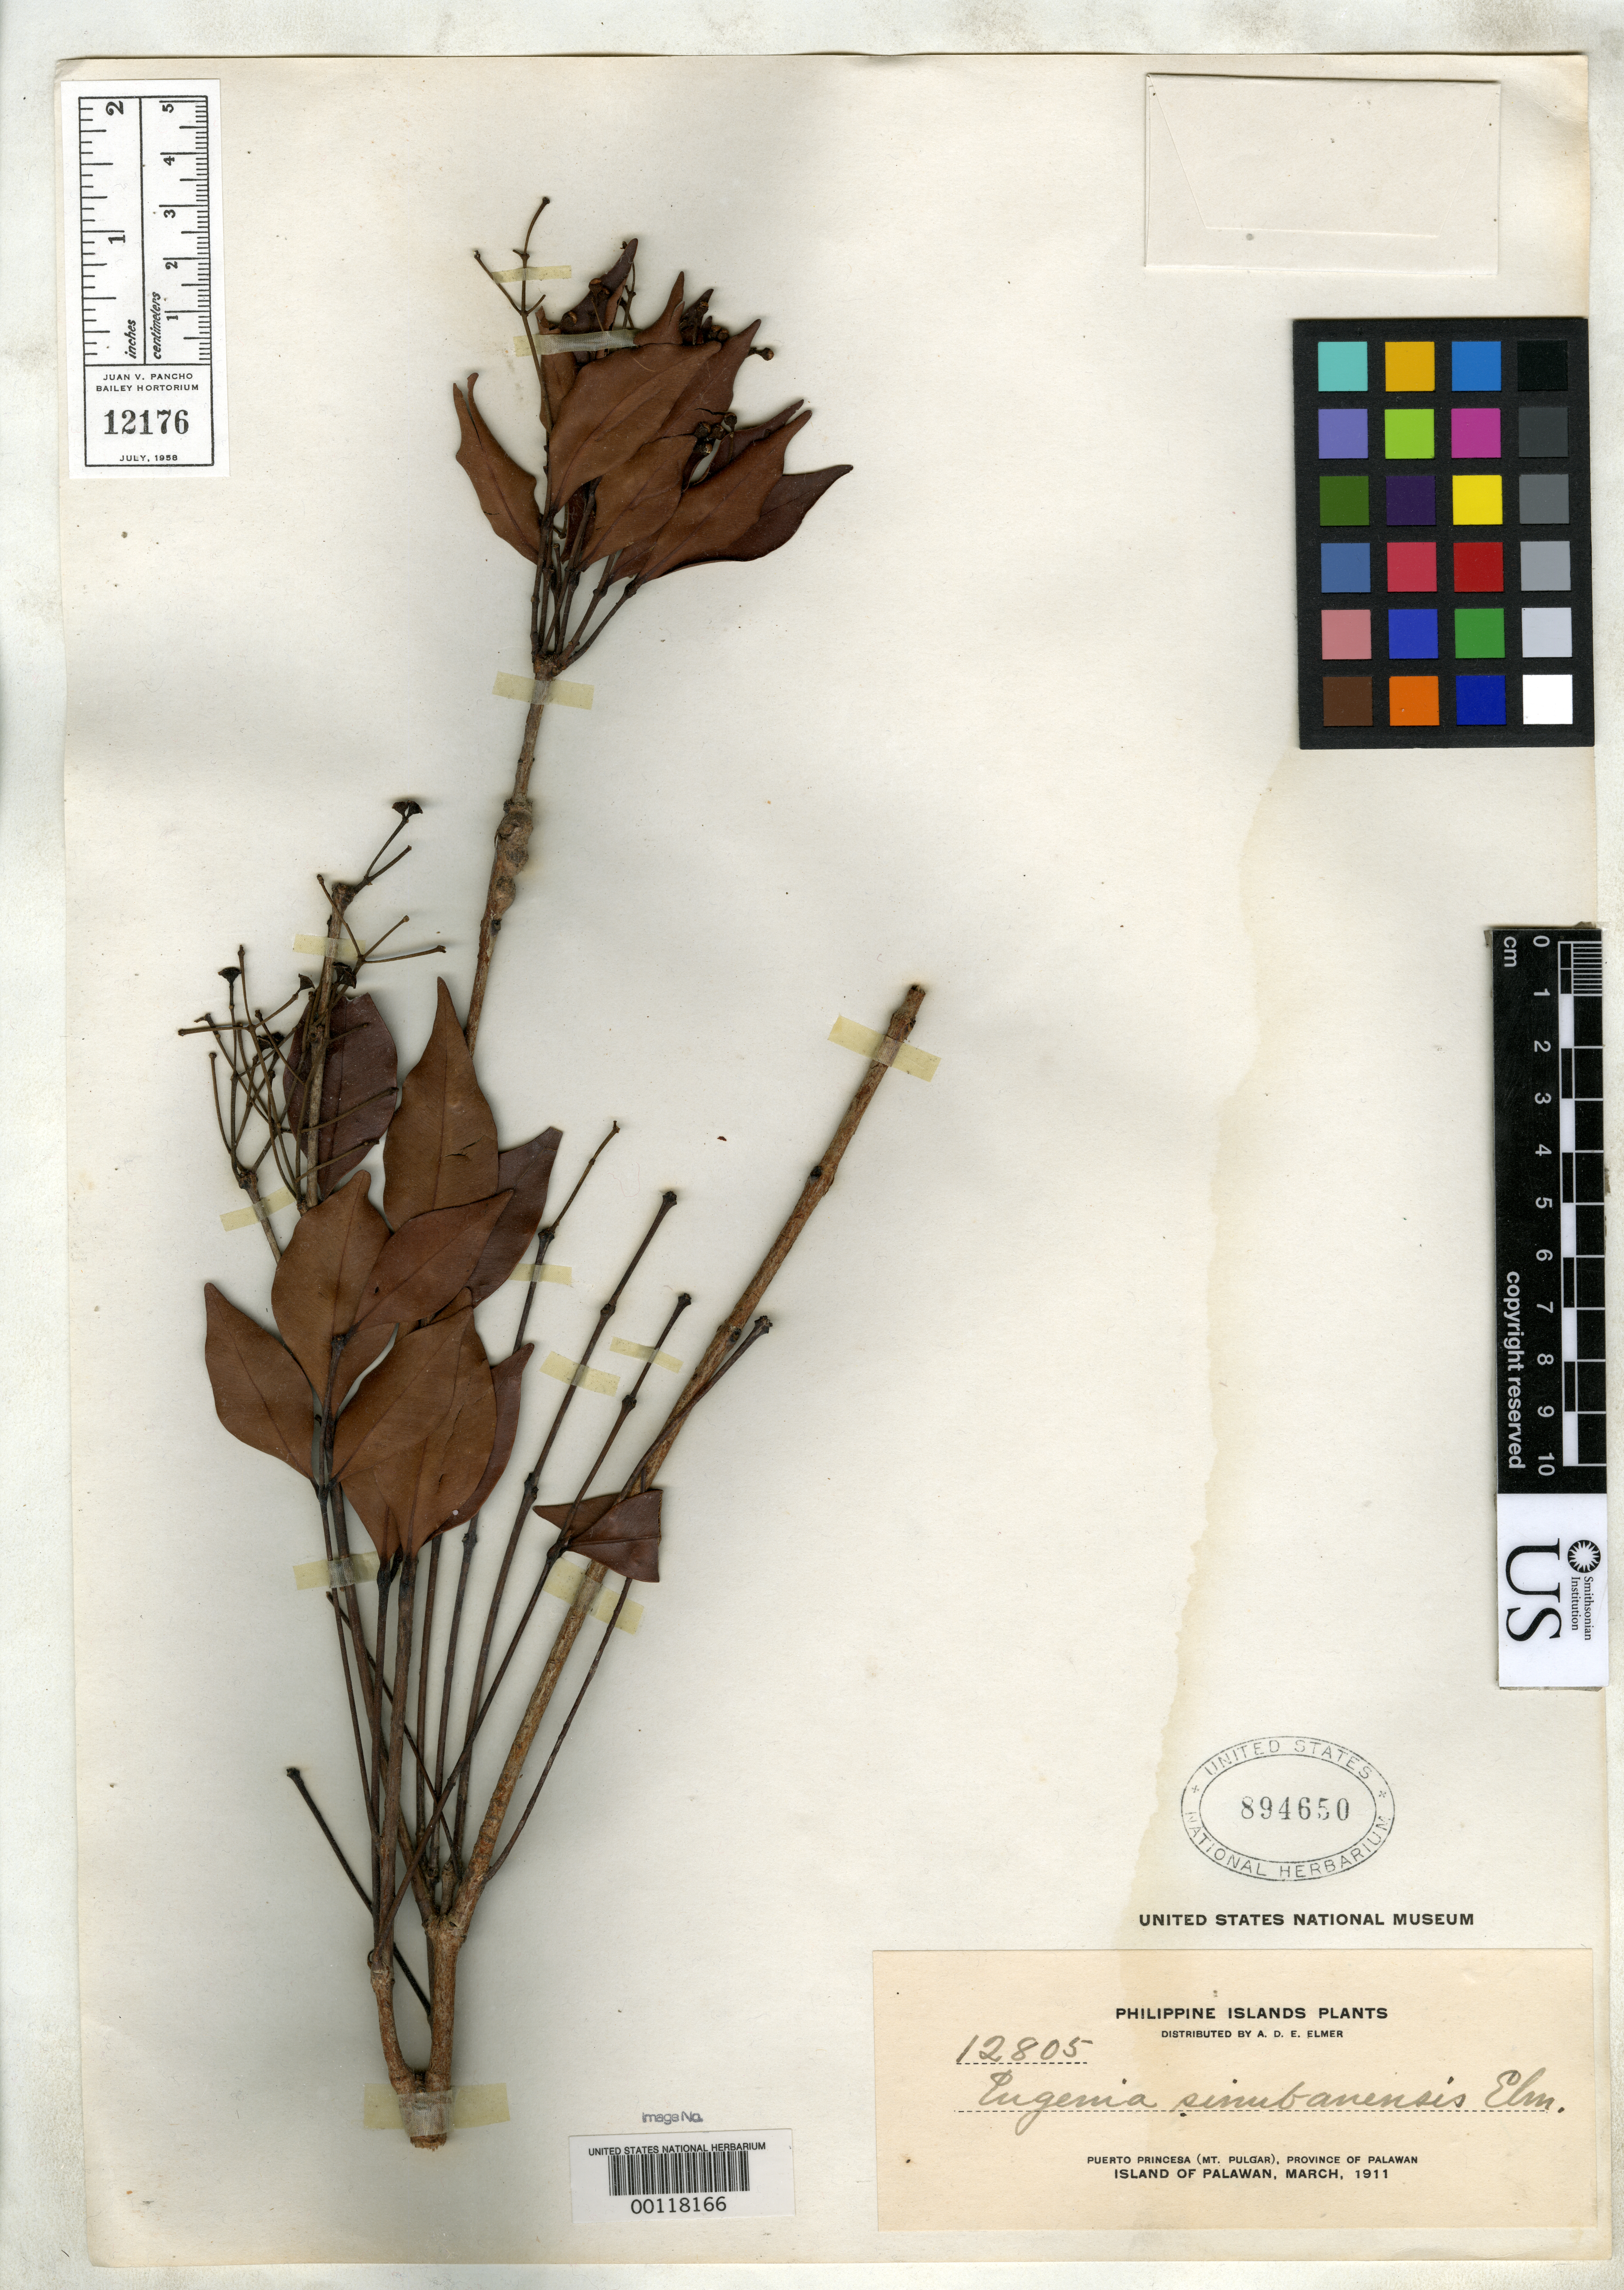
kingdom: Plantae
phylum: Tracheophyta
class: Magnoliopsida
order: Myrtales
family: Myrtaceae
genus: Eugenia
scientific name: Eugenia sinubanensis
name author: Elmer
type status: Isosyntype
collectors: A. D. E. Elmer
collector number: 12805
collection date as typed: Mar 1911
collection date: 1911-03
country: Philippines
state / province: Mimaropa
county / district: Palawan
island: Palawan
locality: Puerto Princesa (Mt. Pulgar).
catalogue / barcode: US 894650